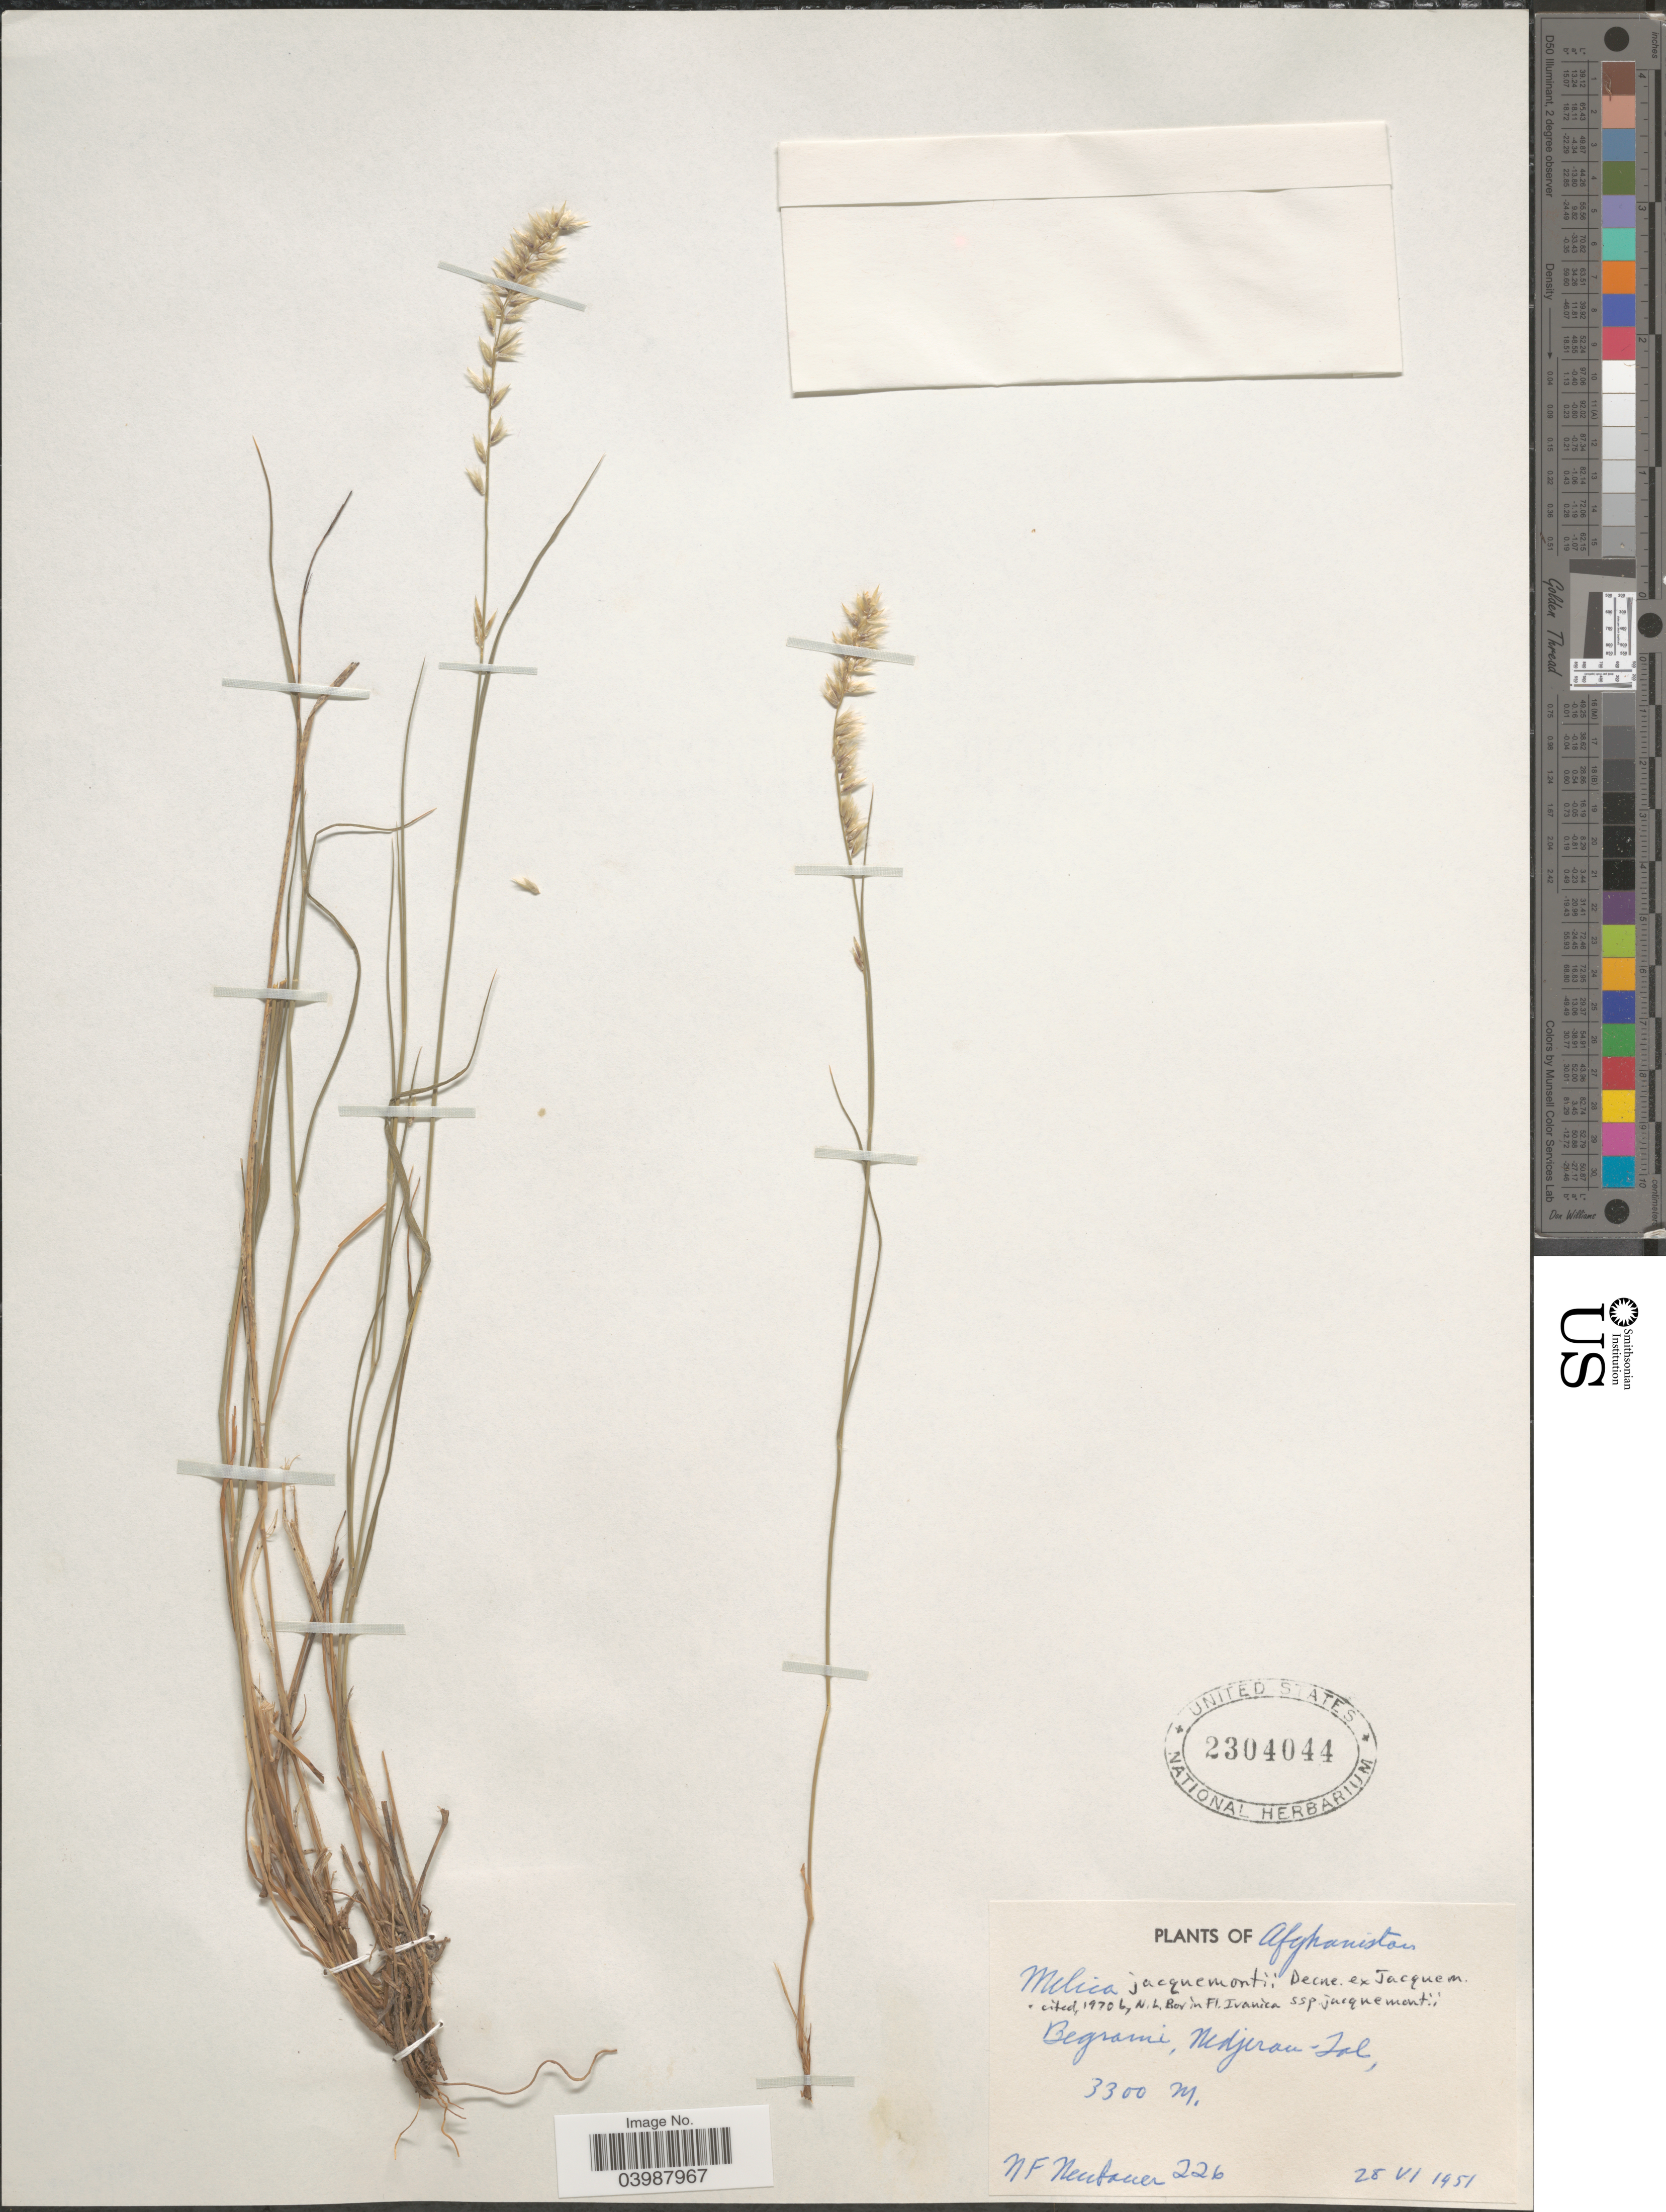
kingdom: Plantae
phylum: Tracheophyta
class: Liliopsida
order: Poales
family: Poaceae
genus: Melica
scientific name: Melica jacquemontii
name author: Decne.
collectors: N. Neubauer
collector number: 226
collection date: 1951-06-28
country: Afghanistan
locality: Begrami, Nedjerau-Jal.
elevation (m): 3300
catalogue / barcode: US 2304044